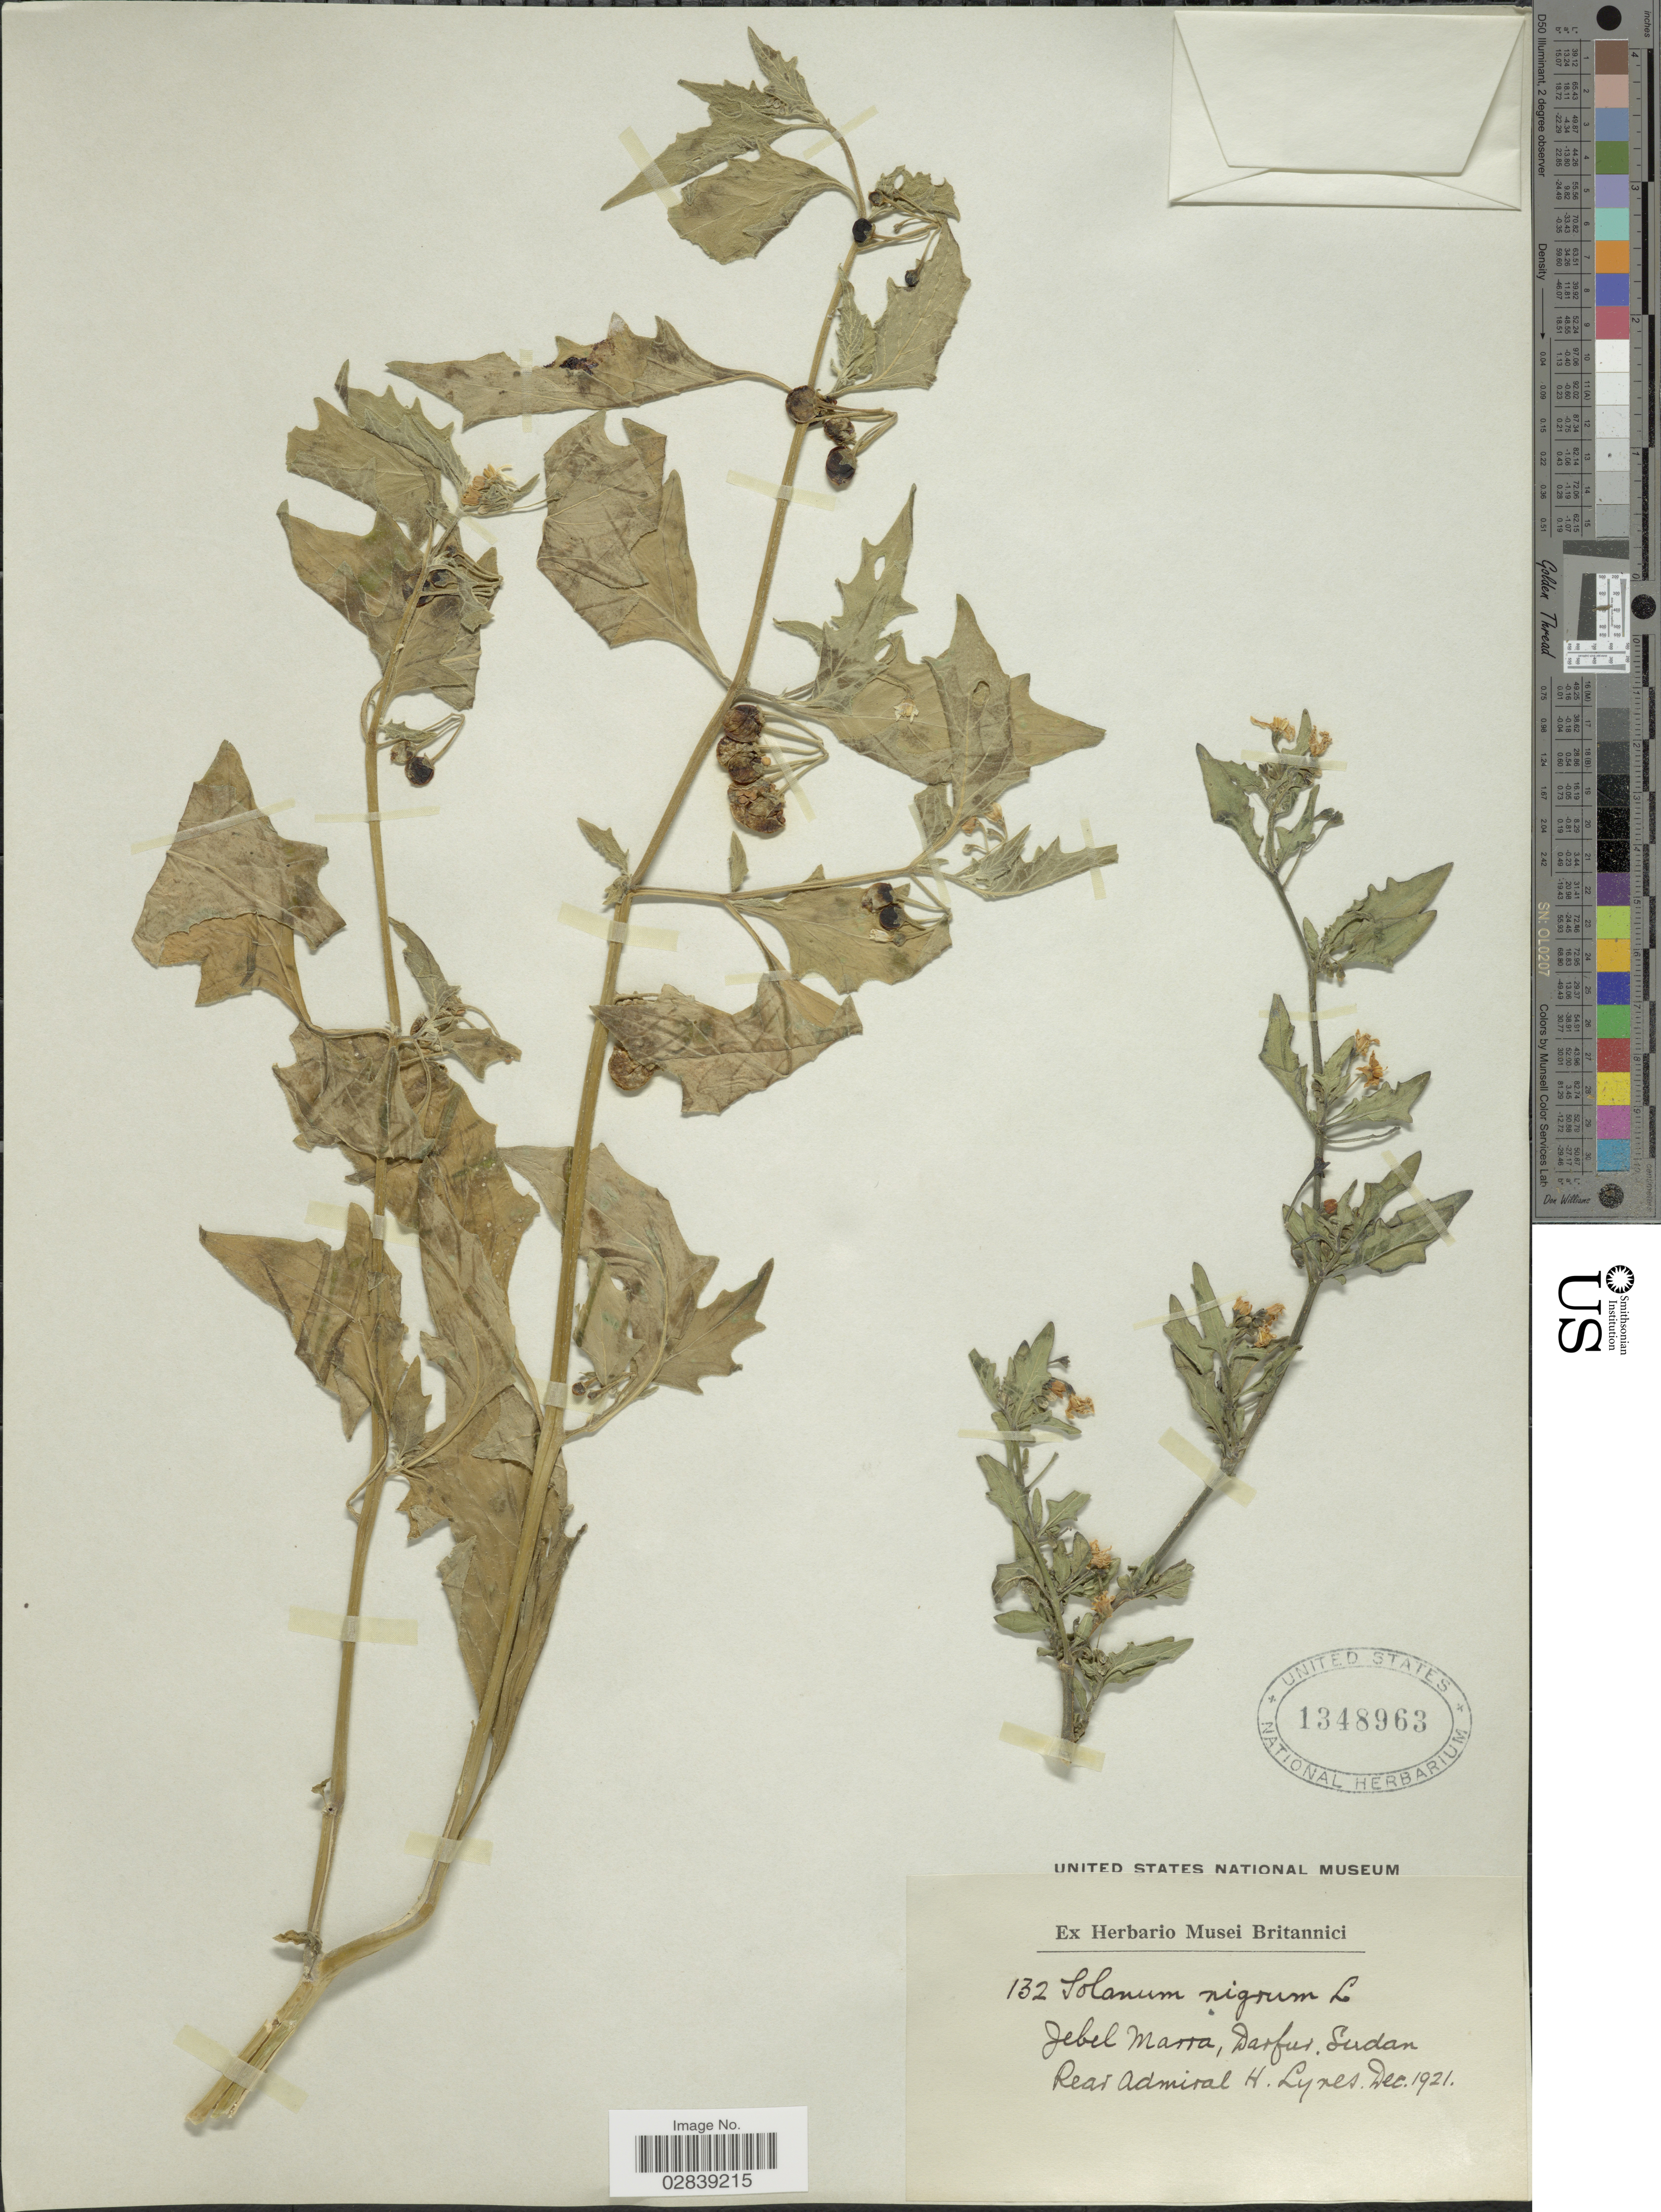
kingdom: Plantae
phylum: Tracheophyta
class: Magnoliopsida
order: Solanales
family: Solanaceae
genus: Solanum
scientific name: Solanum nigrum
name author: L.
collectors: H. Lynes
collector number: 132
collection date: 1921-12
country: Sudan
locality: Jebel Marra, Darfur.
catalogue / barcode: US 1348963